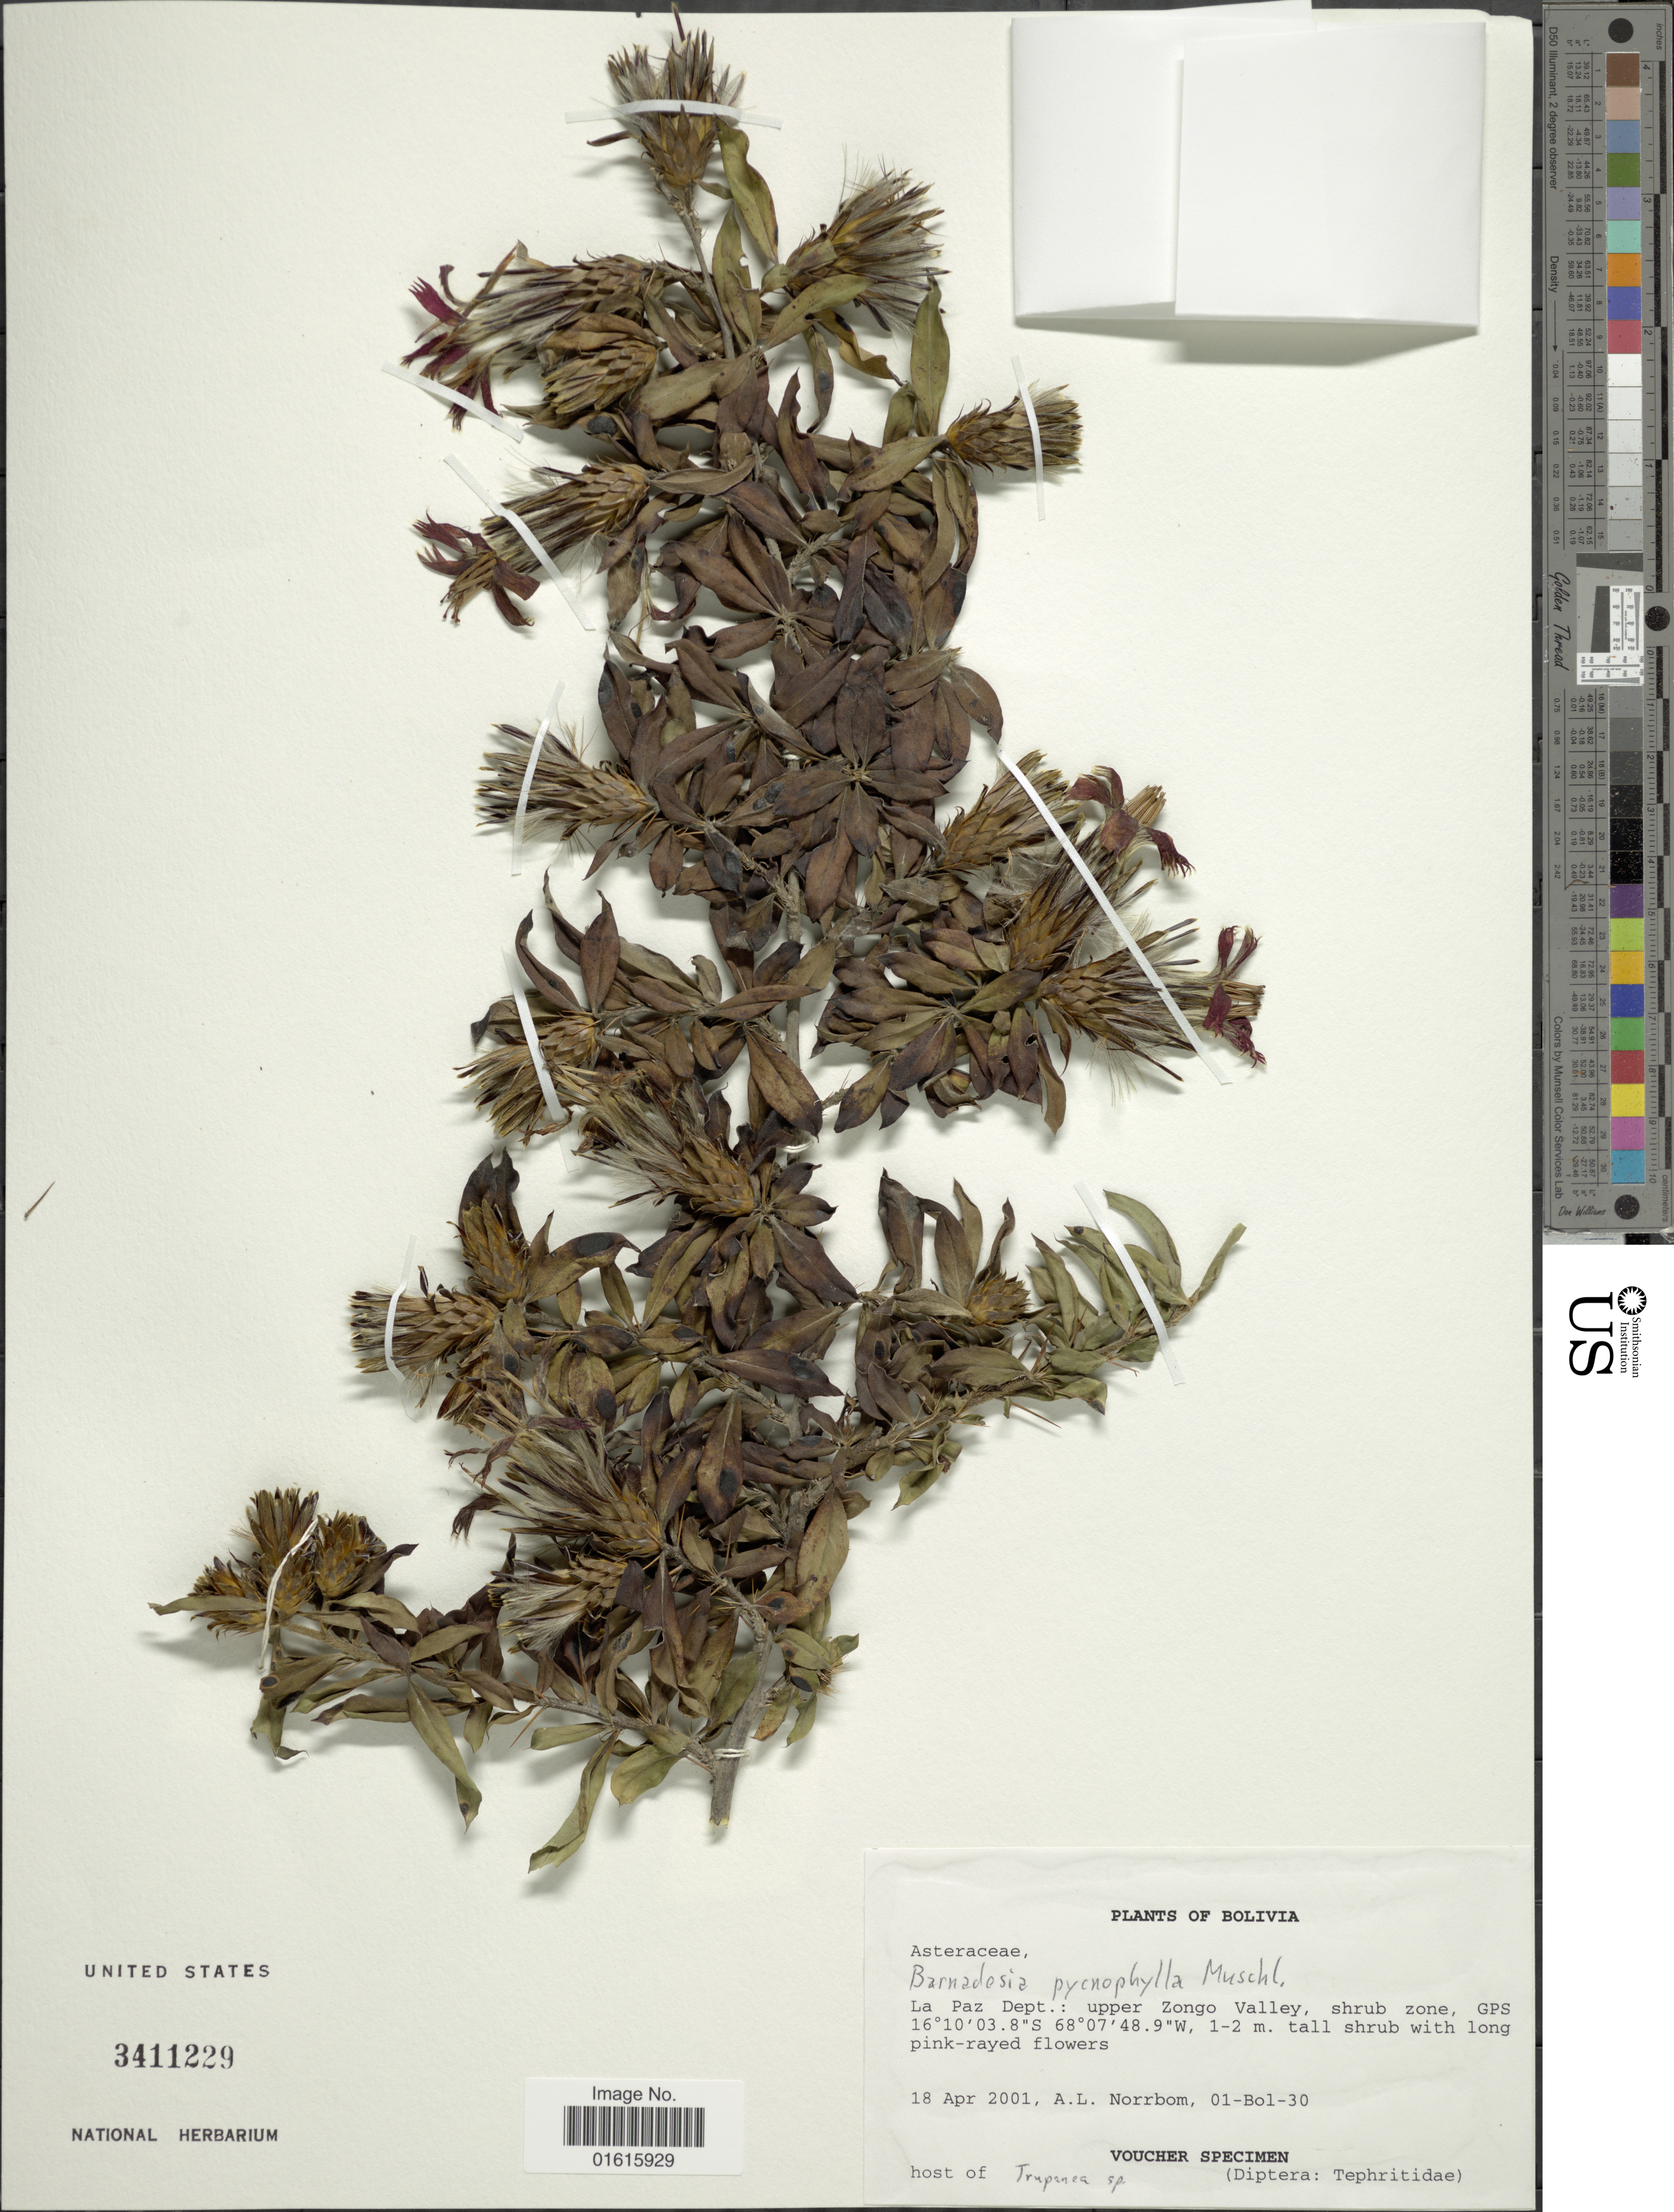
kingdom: Plantae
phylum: Tracheophyta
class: Magnoliopsida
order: Asterales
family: Asteraceae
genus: Barnadesia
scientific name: Barnadesia pycnophylla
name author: Muschl.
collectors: A. L. Norrbom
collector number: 01Bol30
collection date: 2001-04-18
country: Bolivia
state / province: La Paz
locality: Upper Zongo Valley, shrub zone, GPS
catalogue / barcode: US 3411229